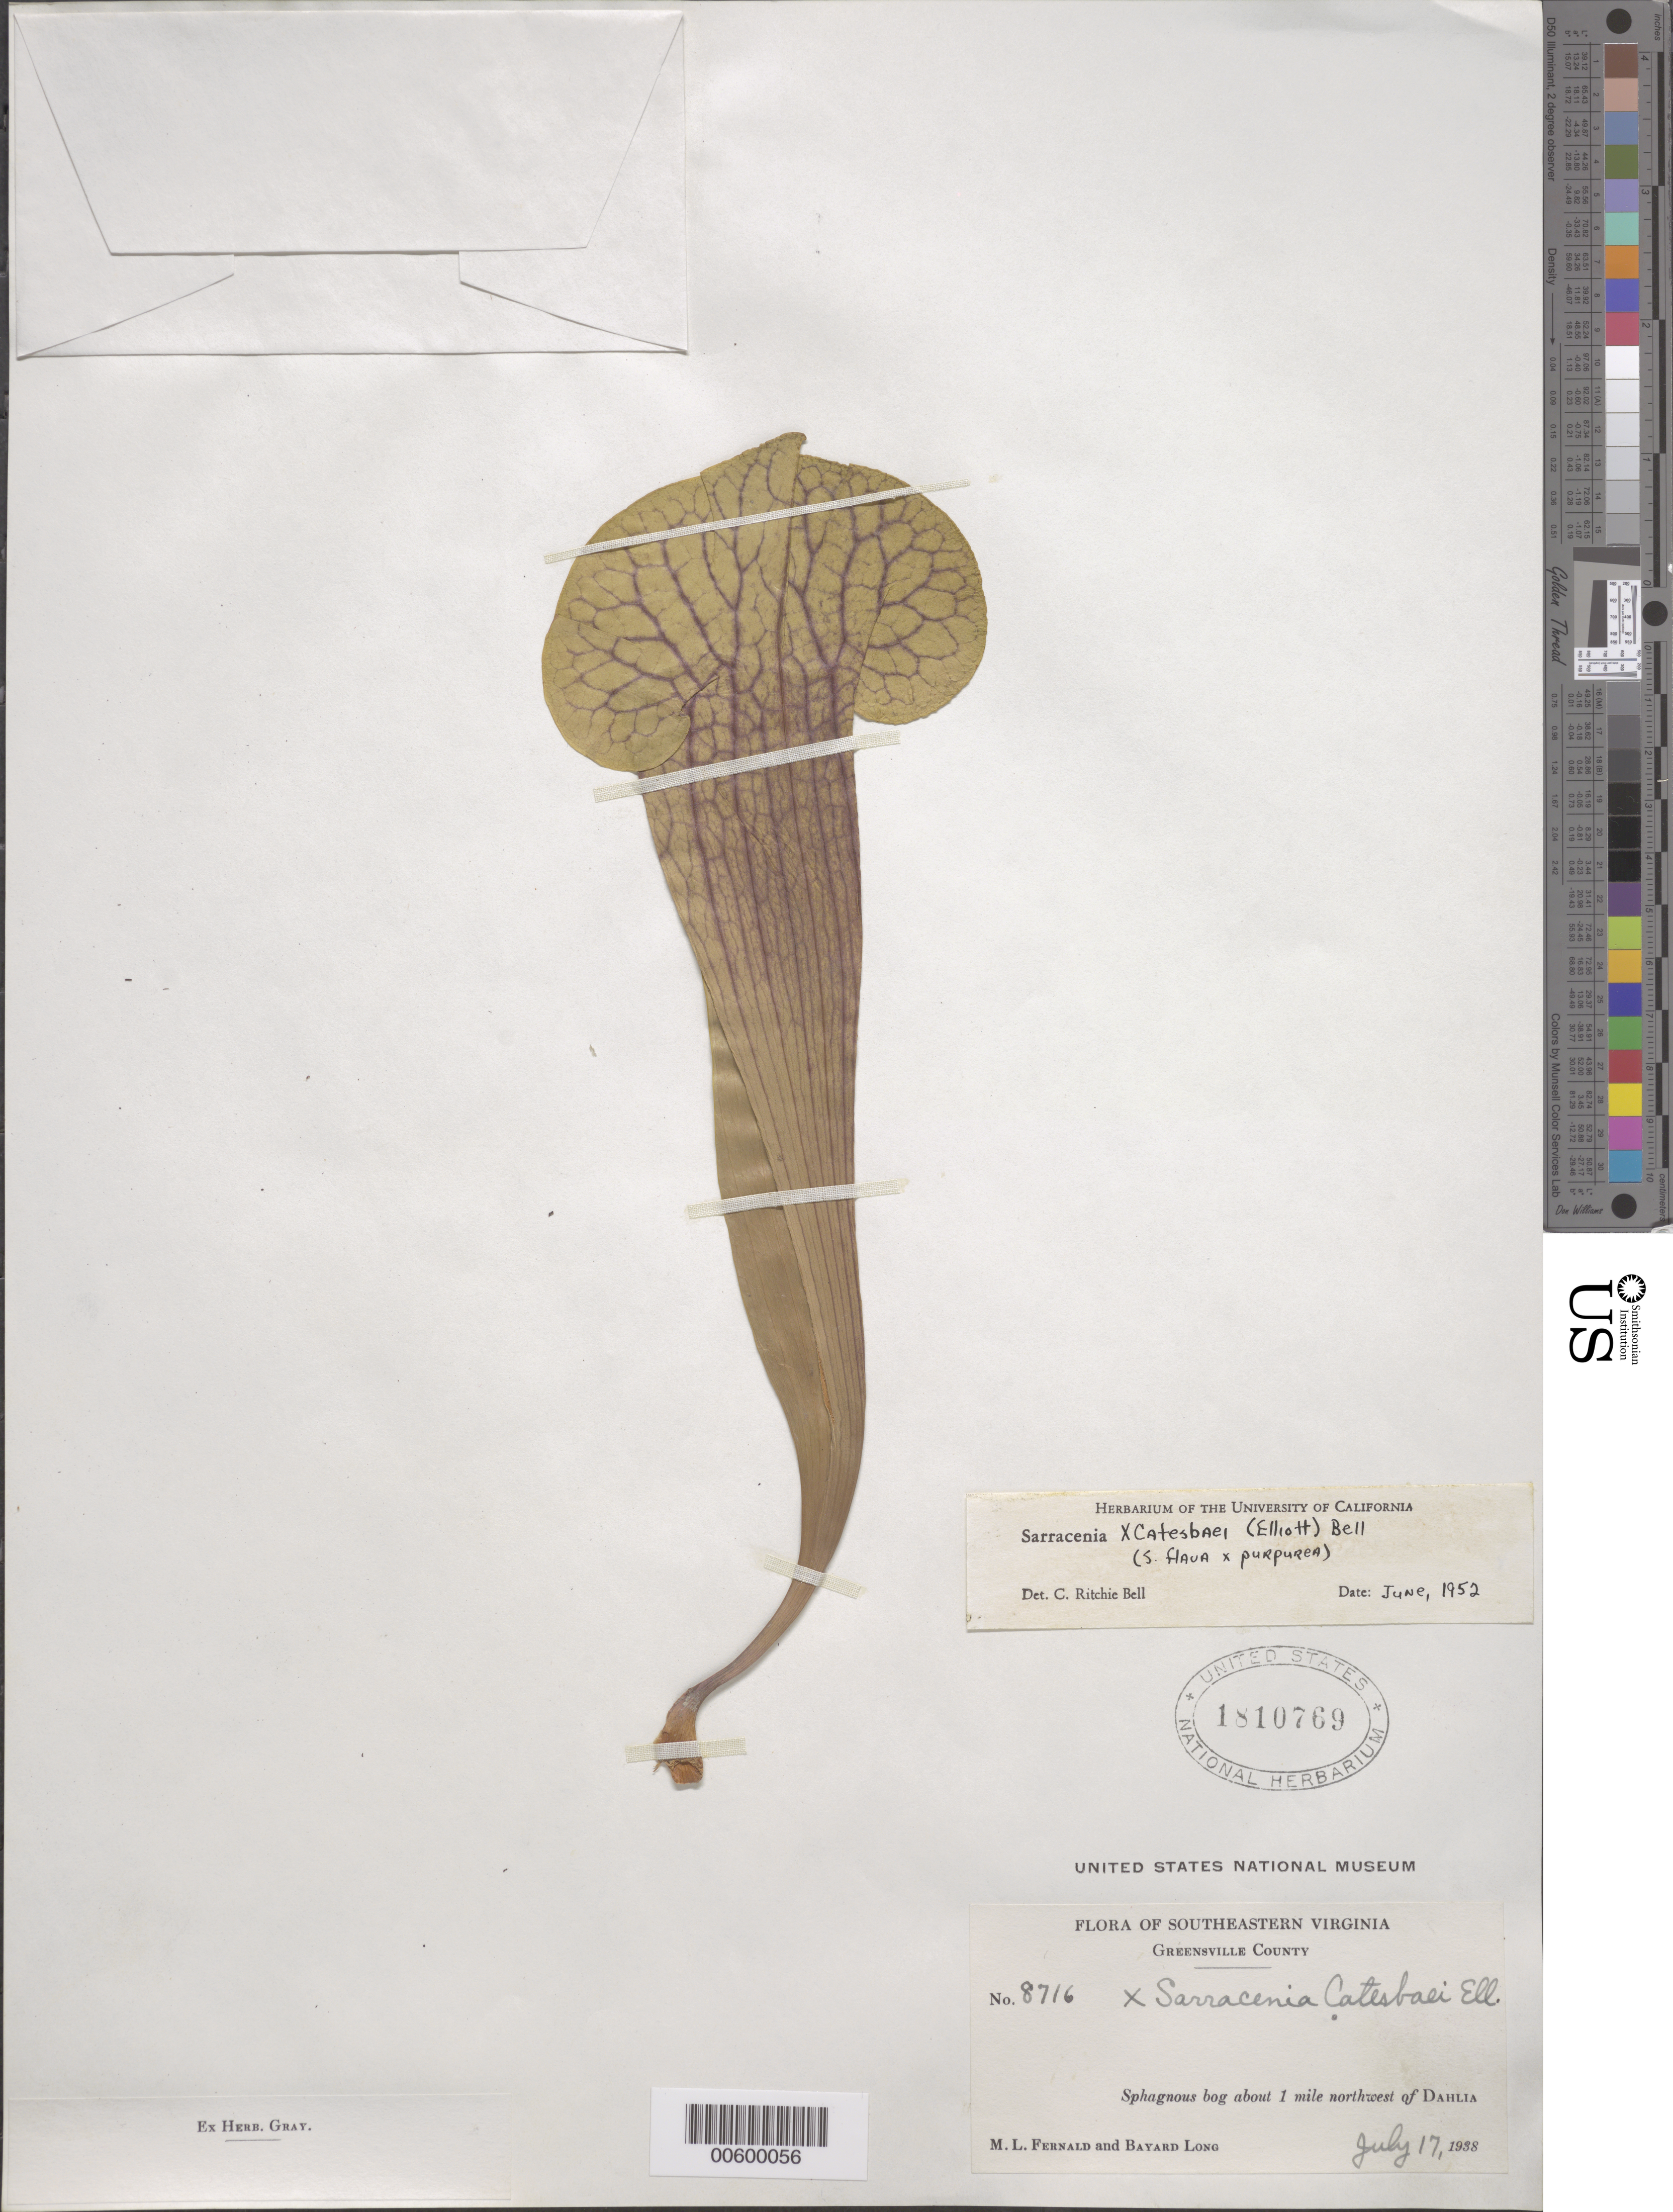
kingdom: Plantae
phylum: Tracheophyta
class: Magnoliopsida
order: Ericales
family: Sarraceniaceae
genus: Sarracenia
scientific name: Sarracenia catesbaei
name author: Elliott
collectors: M. L. Fernald & B. Long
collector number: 8716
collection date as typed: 17 Jul 1938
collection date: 1938-07-17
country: United States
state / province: Virginia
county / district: Greensville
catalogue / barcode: US 1810769